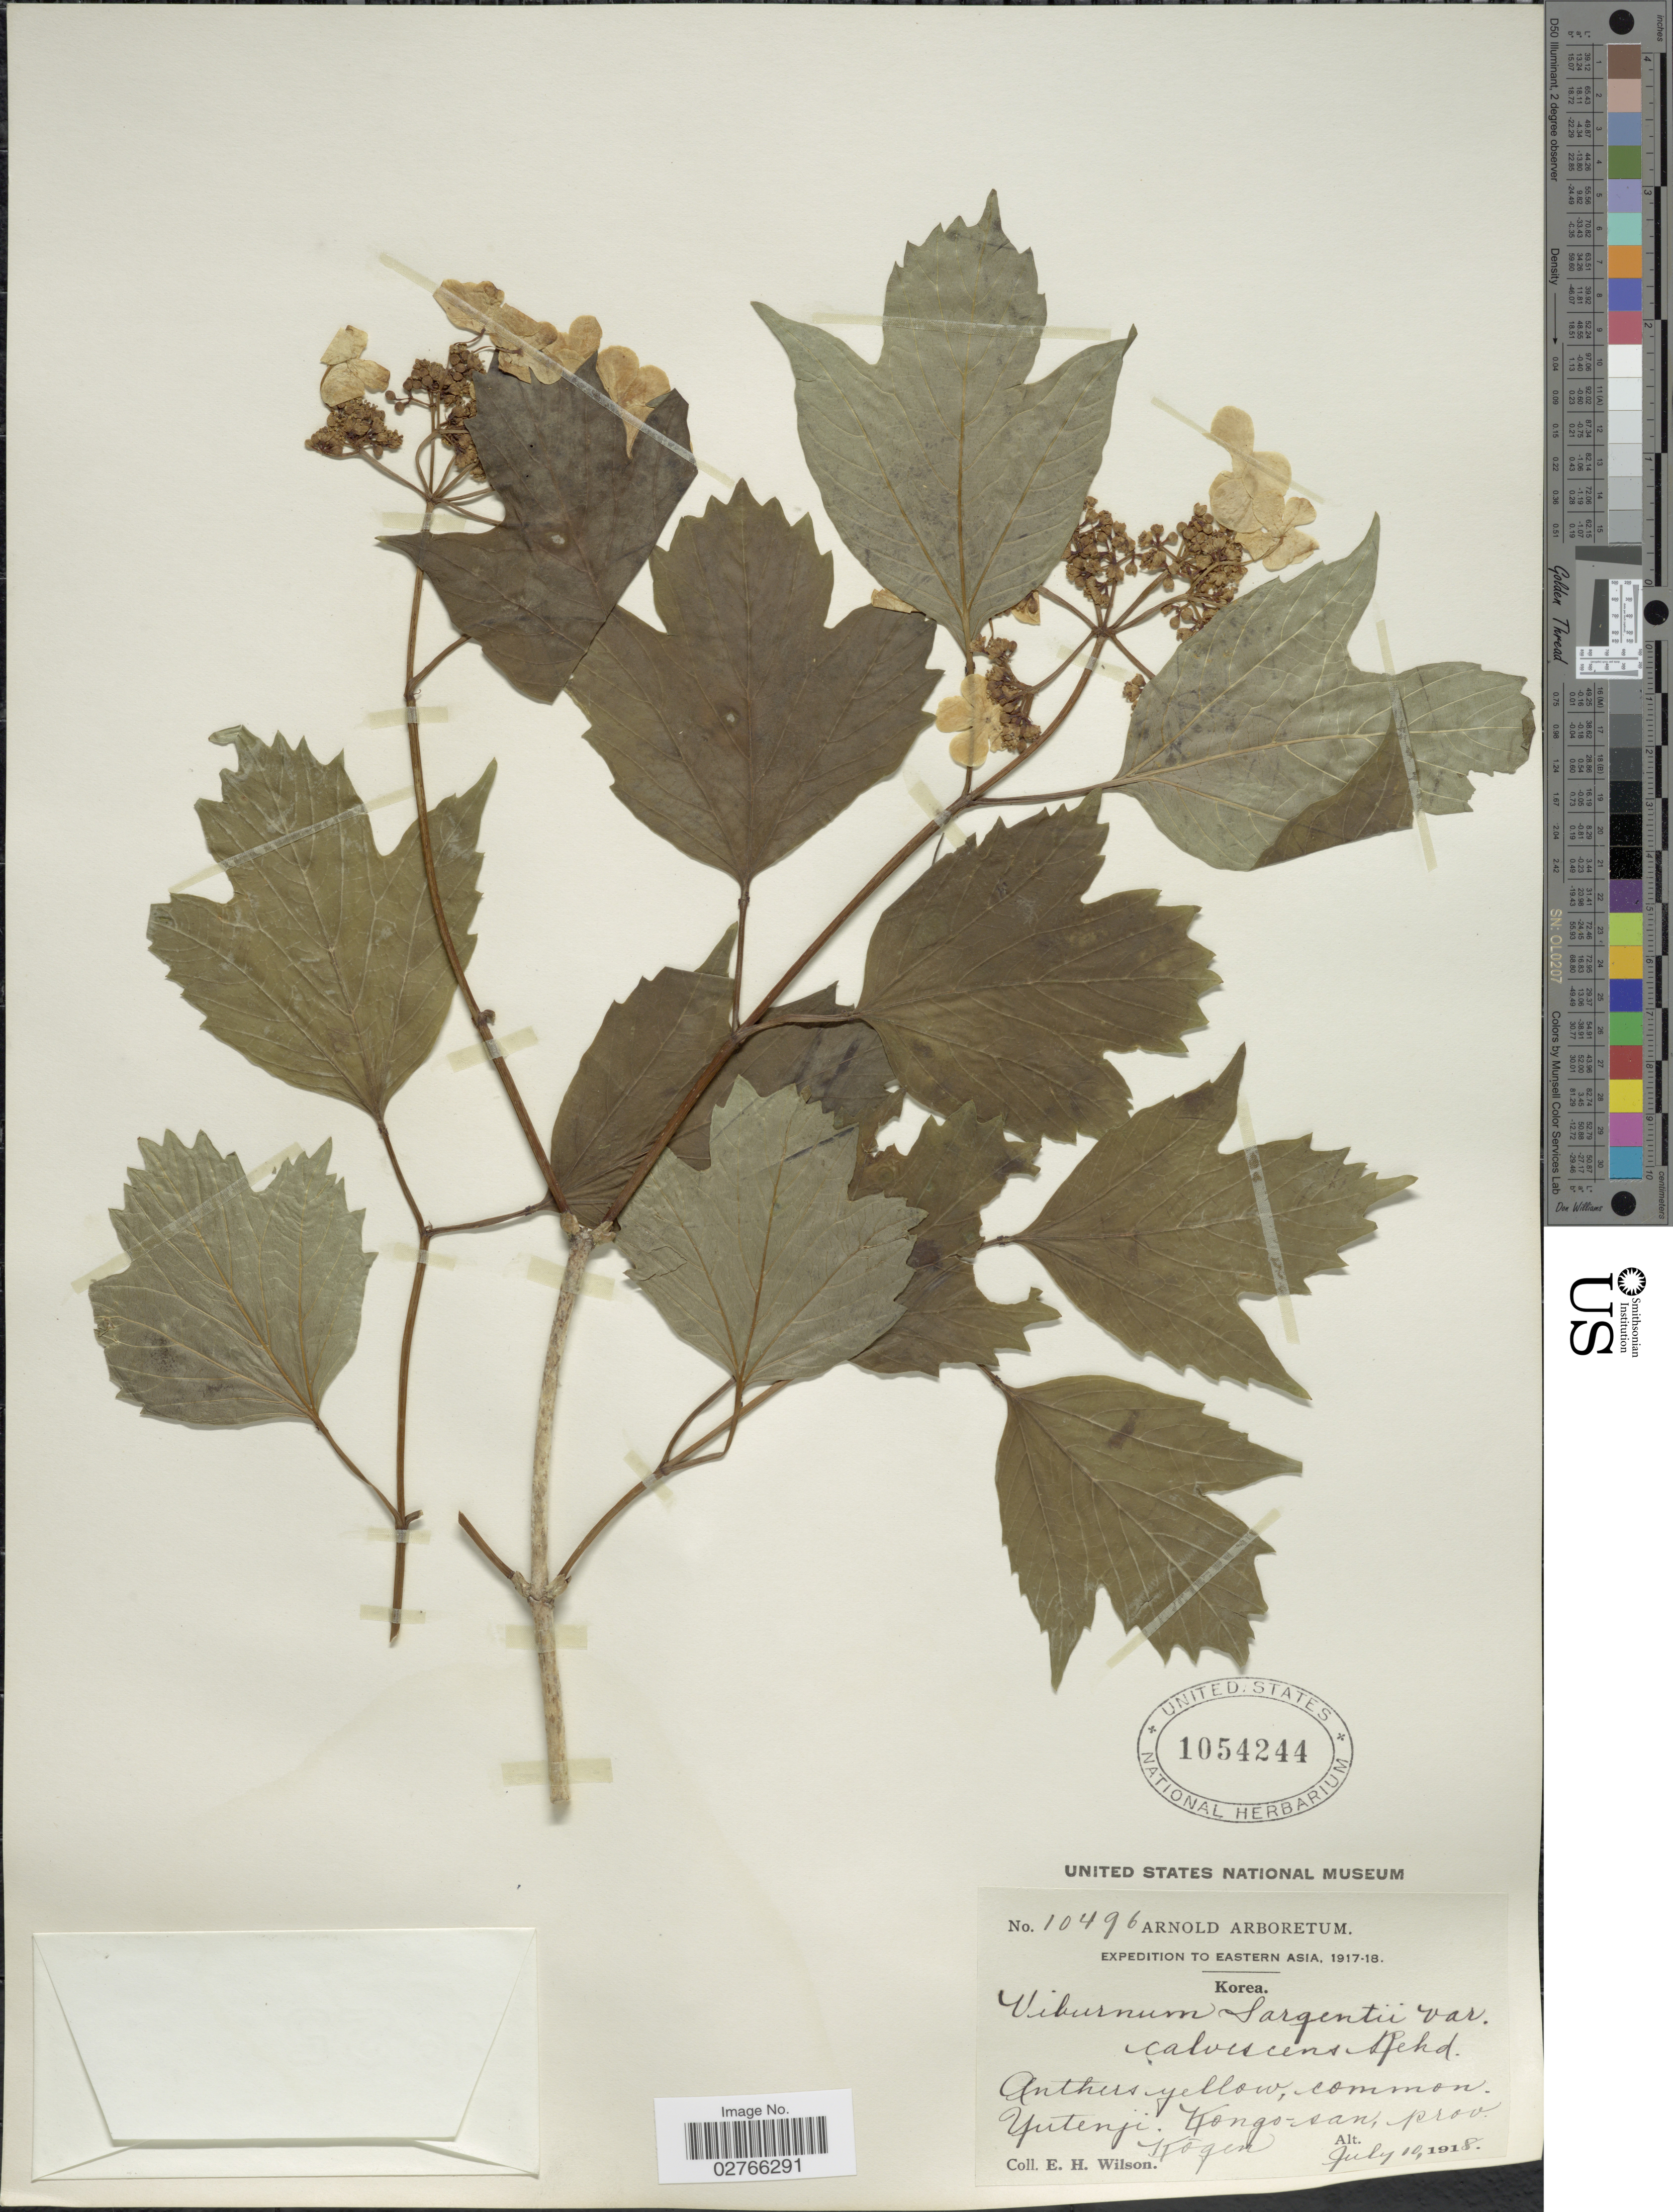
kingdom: Plantae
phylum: Tracheophyta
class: Magnoliopsida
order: Dipsacales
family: Viburnaceae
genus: Viburnum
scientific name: Viburnum opulus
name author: L.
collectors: E. Wilson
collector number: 10496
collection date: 1918-07-10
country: North Korea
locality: Yutenji, Kongo-san, prov. Kogen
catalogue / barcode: US 1054244